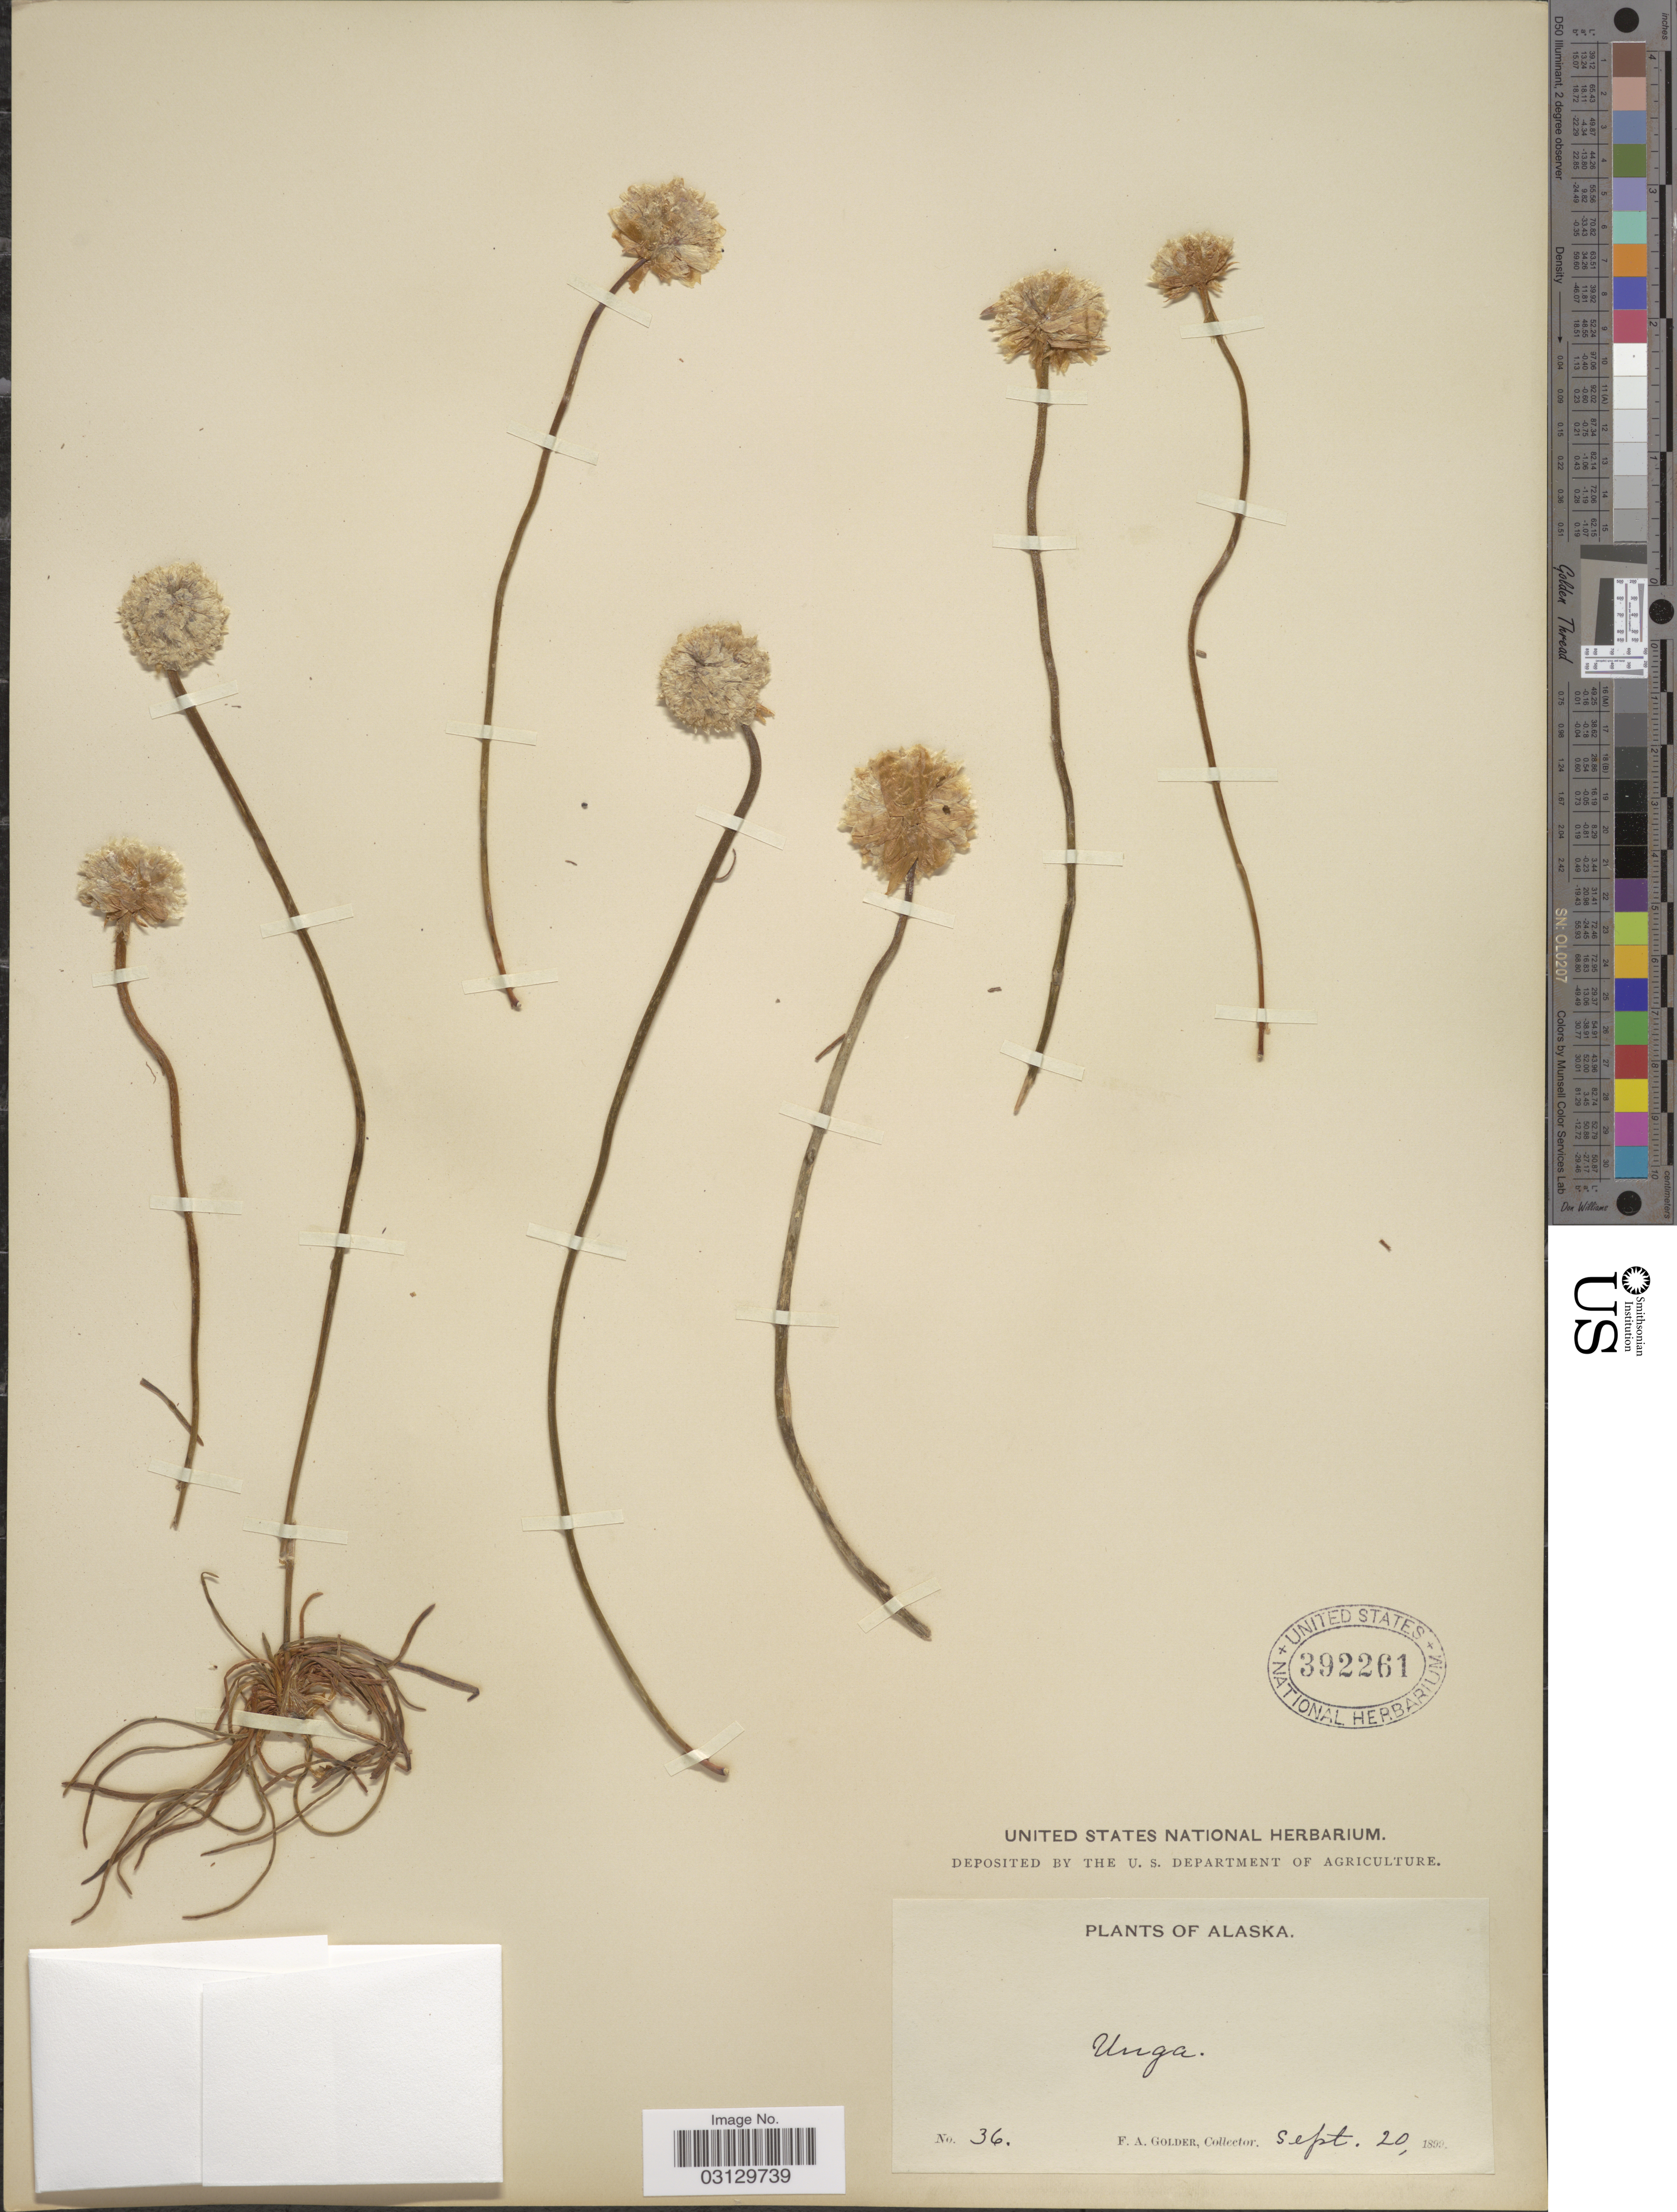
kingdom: Plantae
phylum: Tracheophyta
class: Magnoliopsida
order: Caryophyllales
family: Plumbaginaceae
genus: Armeria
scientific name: Armeria maritima subsp. sibirica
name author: (Turcz. ex Boiss.) Nyman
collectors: F. Golder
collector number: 36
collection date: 1899-09-20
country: United States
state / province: Alaska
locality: Unga.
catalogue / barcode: US 392261